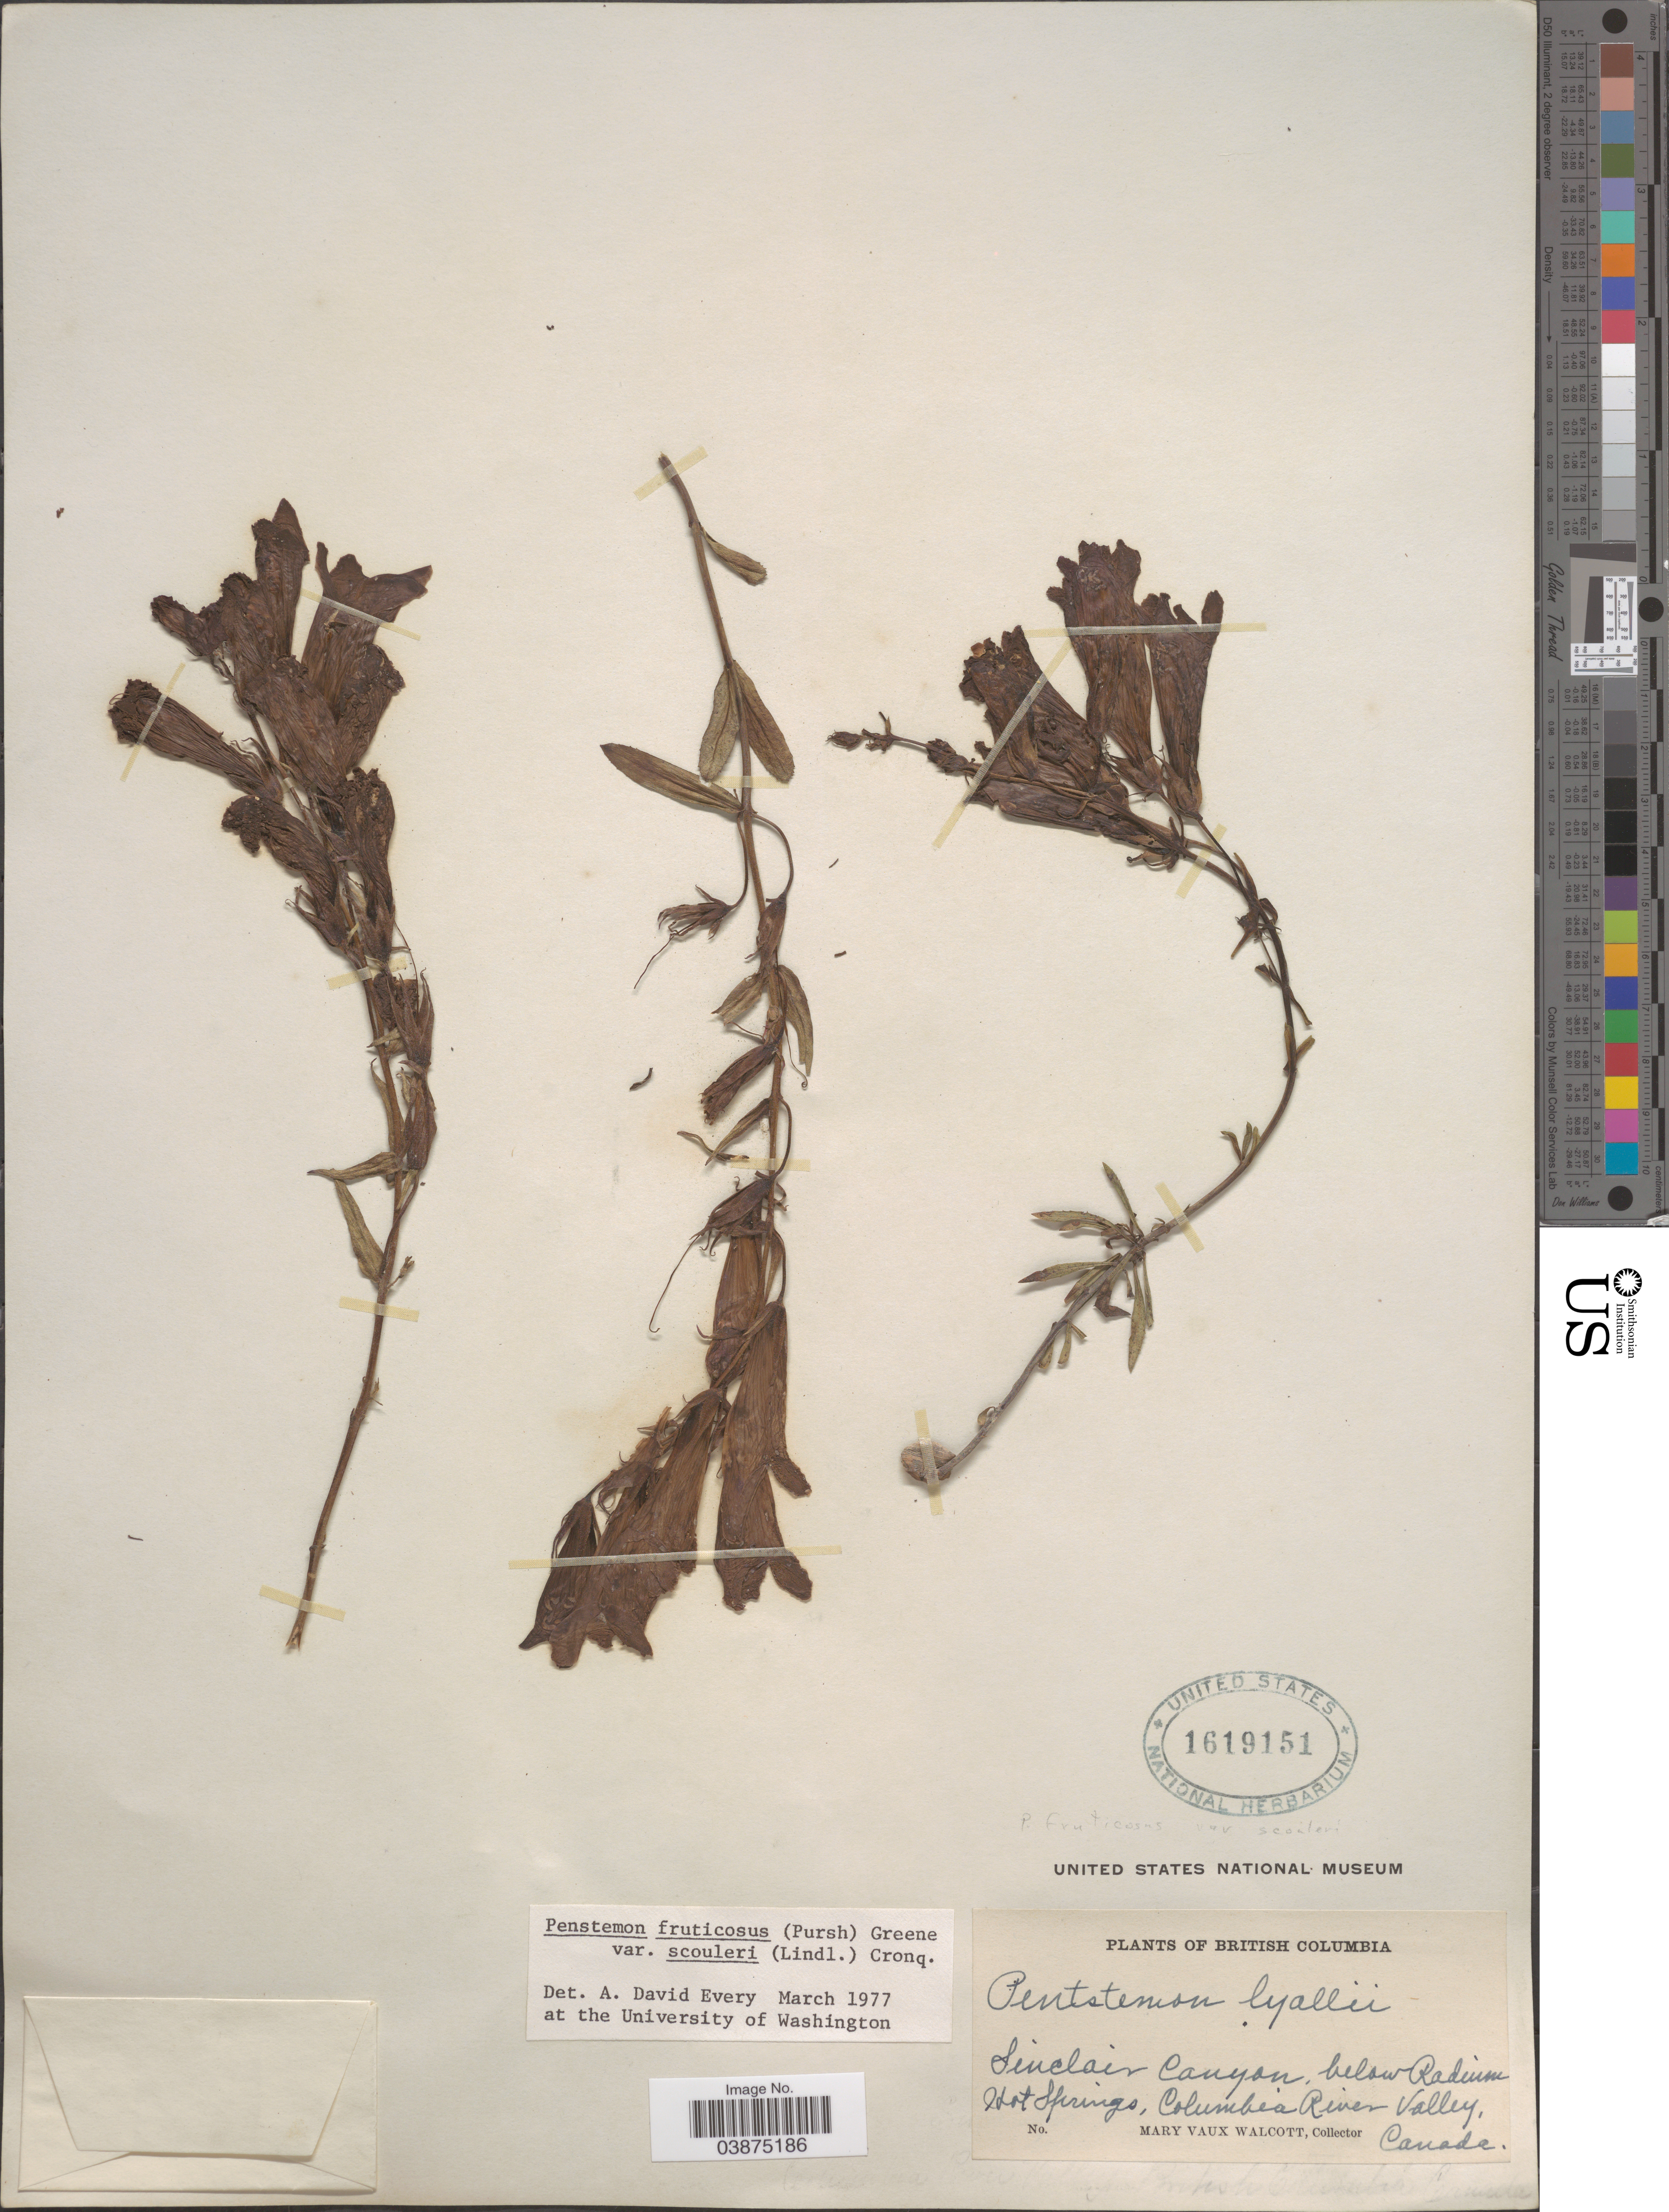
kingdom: Plantae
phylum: Tracheophyta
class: Magnoliopsida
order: Lamiales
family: Plantaginaceae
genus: Penstemon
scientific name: Penstemon fruticosus var. scouleri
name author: (Lindl.) Cronquist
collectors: M. Walcott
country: Canada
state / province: British Columbia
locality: Sinclair Canyon, below Radium Hot Springs, Columbia River Valley.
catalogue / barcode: US 1619151